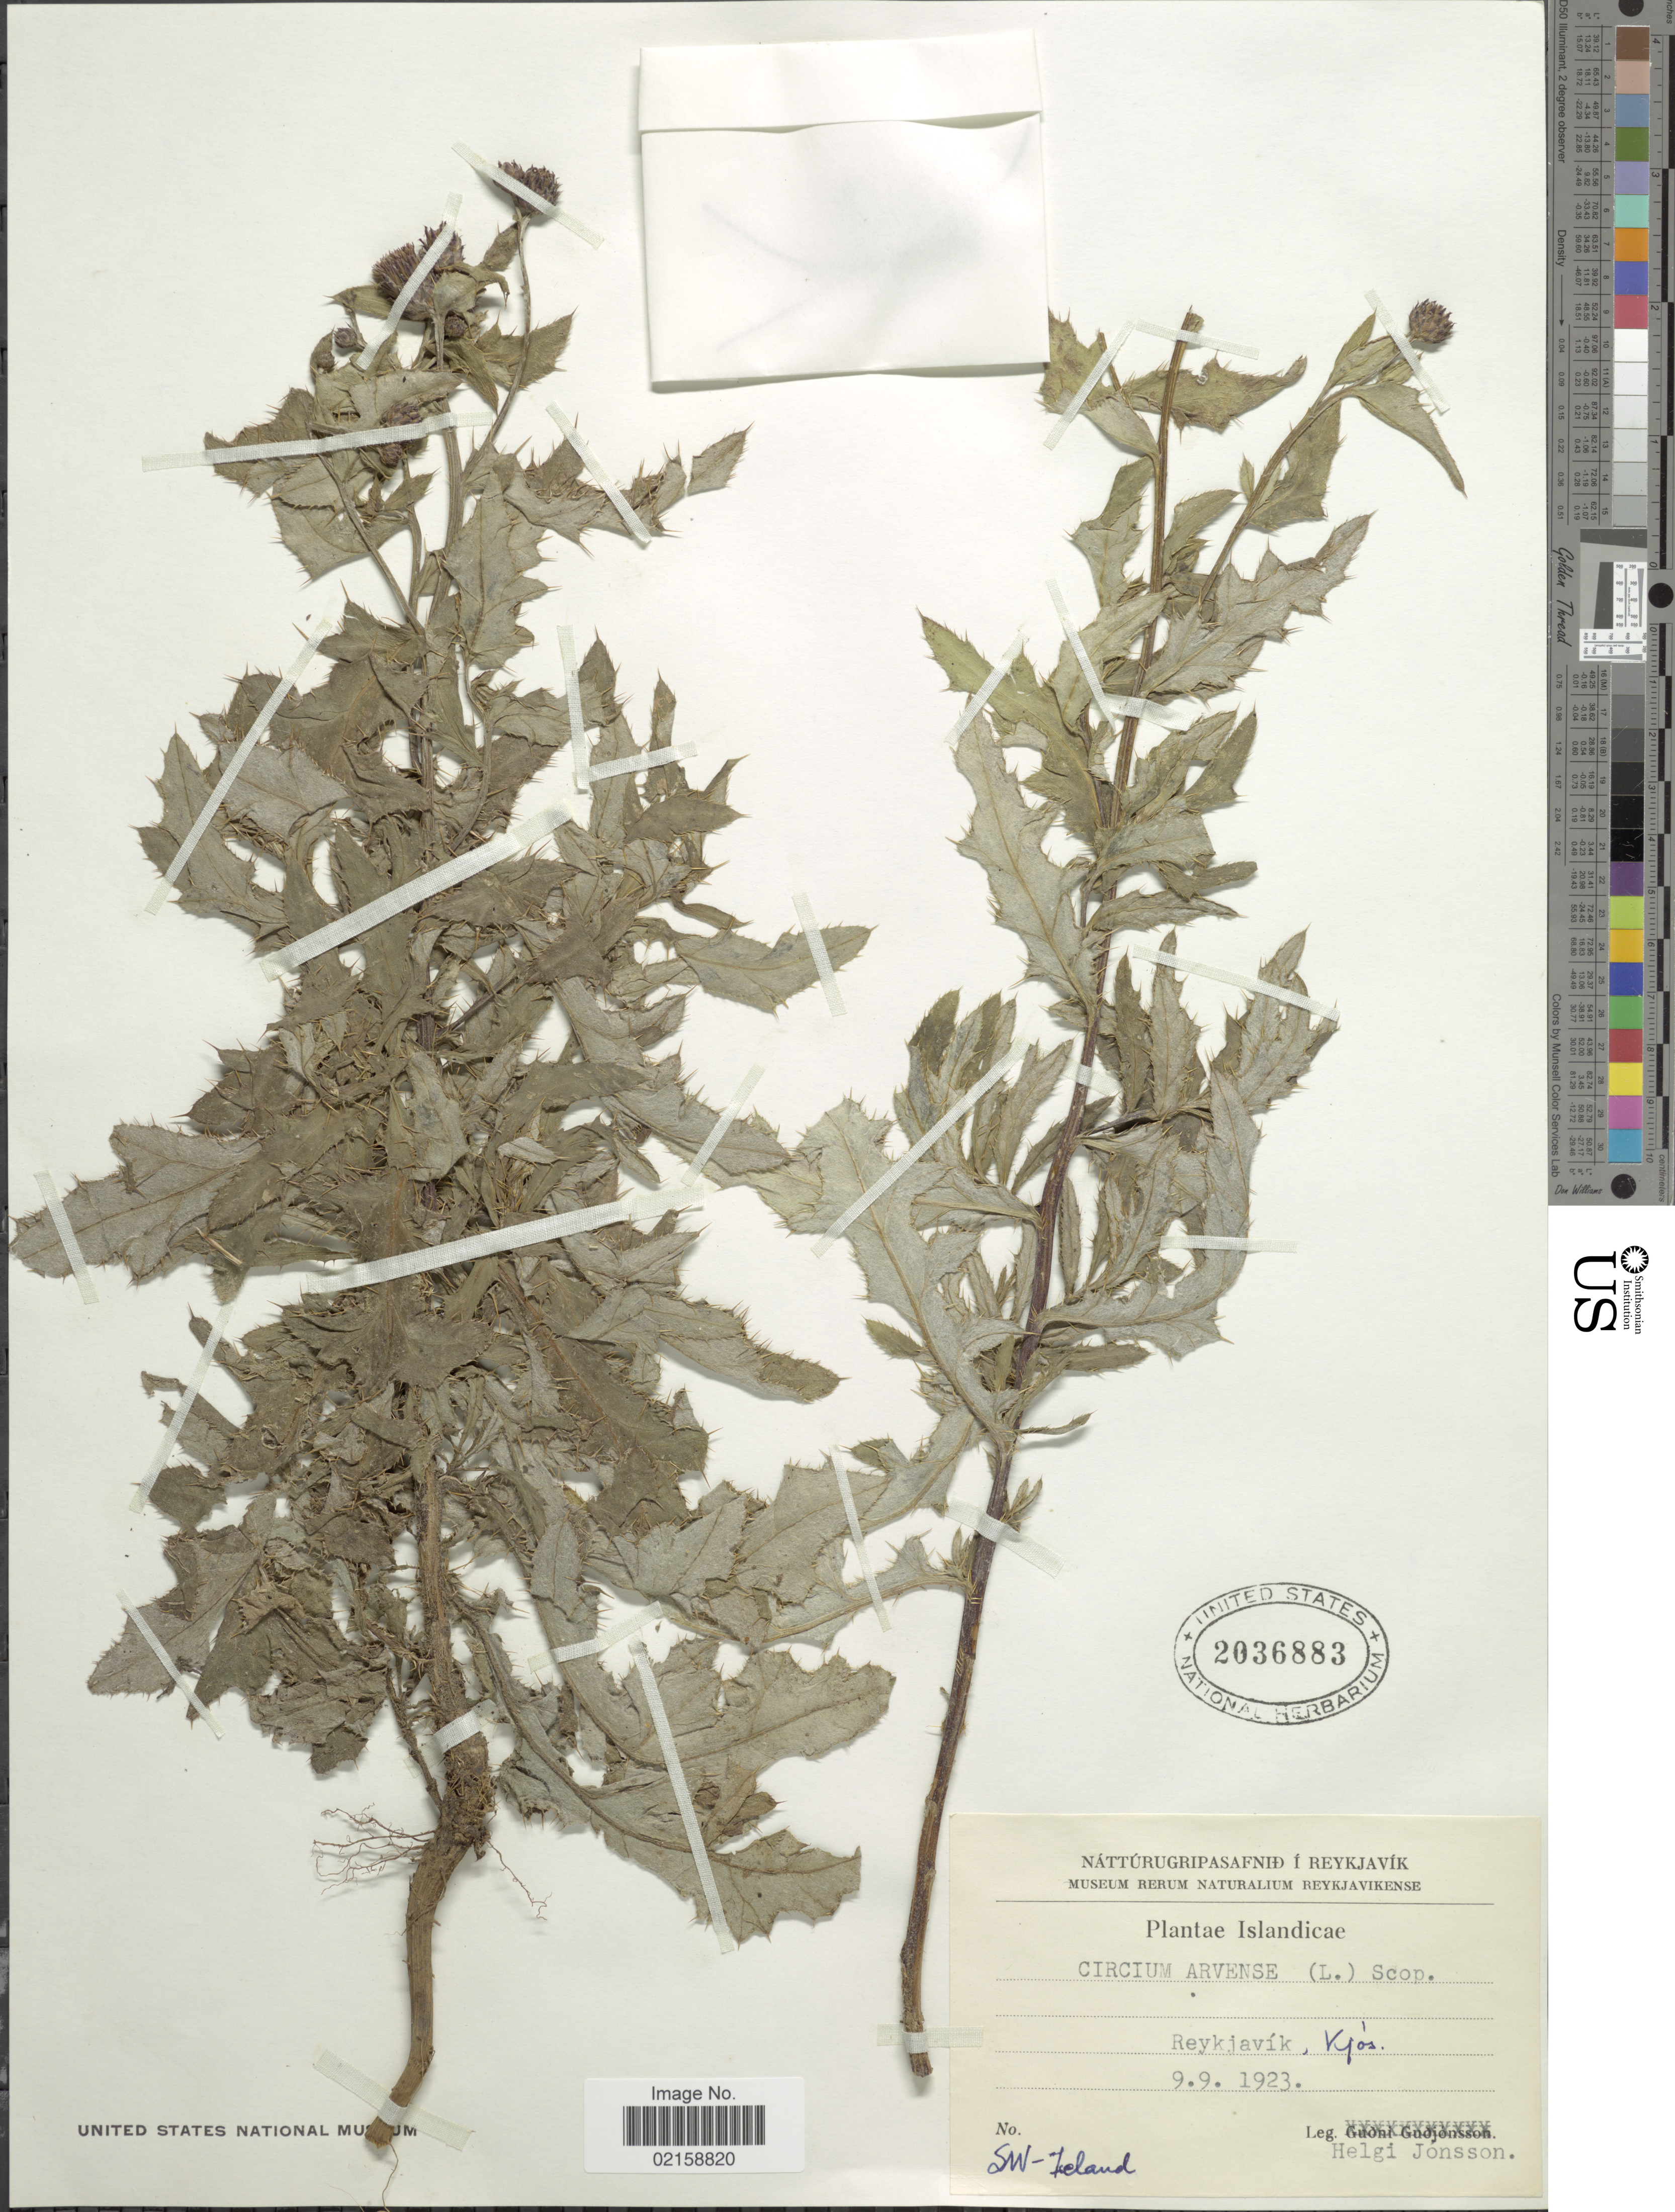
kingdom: Plantae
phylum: Tracheophyta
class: Magnoliopsida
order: Asterales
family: Asteraceae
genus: Cirsium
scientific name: Cirsium arvense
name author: (L.) Scop.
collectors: H. Jónsson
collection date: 1923-09-09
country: Iceland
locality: SW-Iceland, Reykjavik, Kjos.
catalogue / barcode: US 2036883